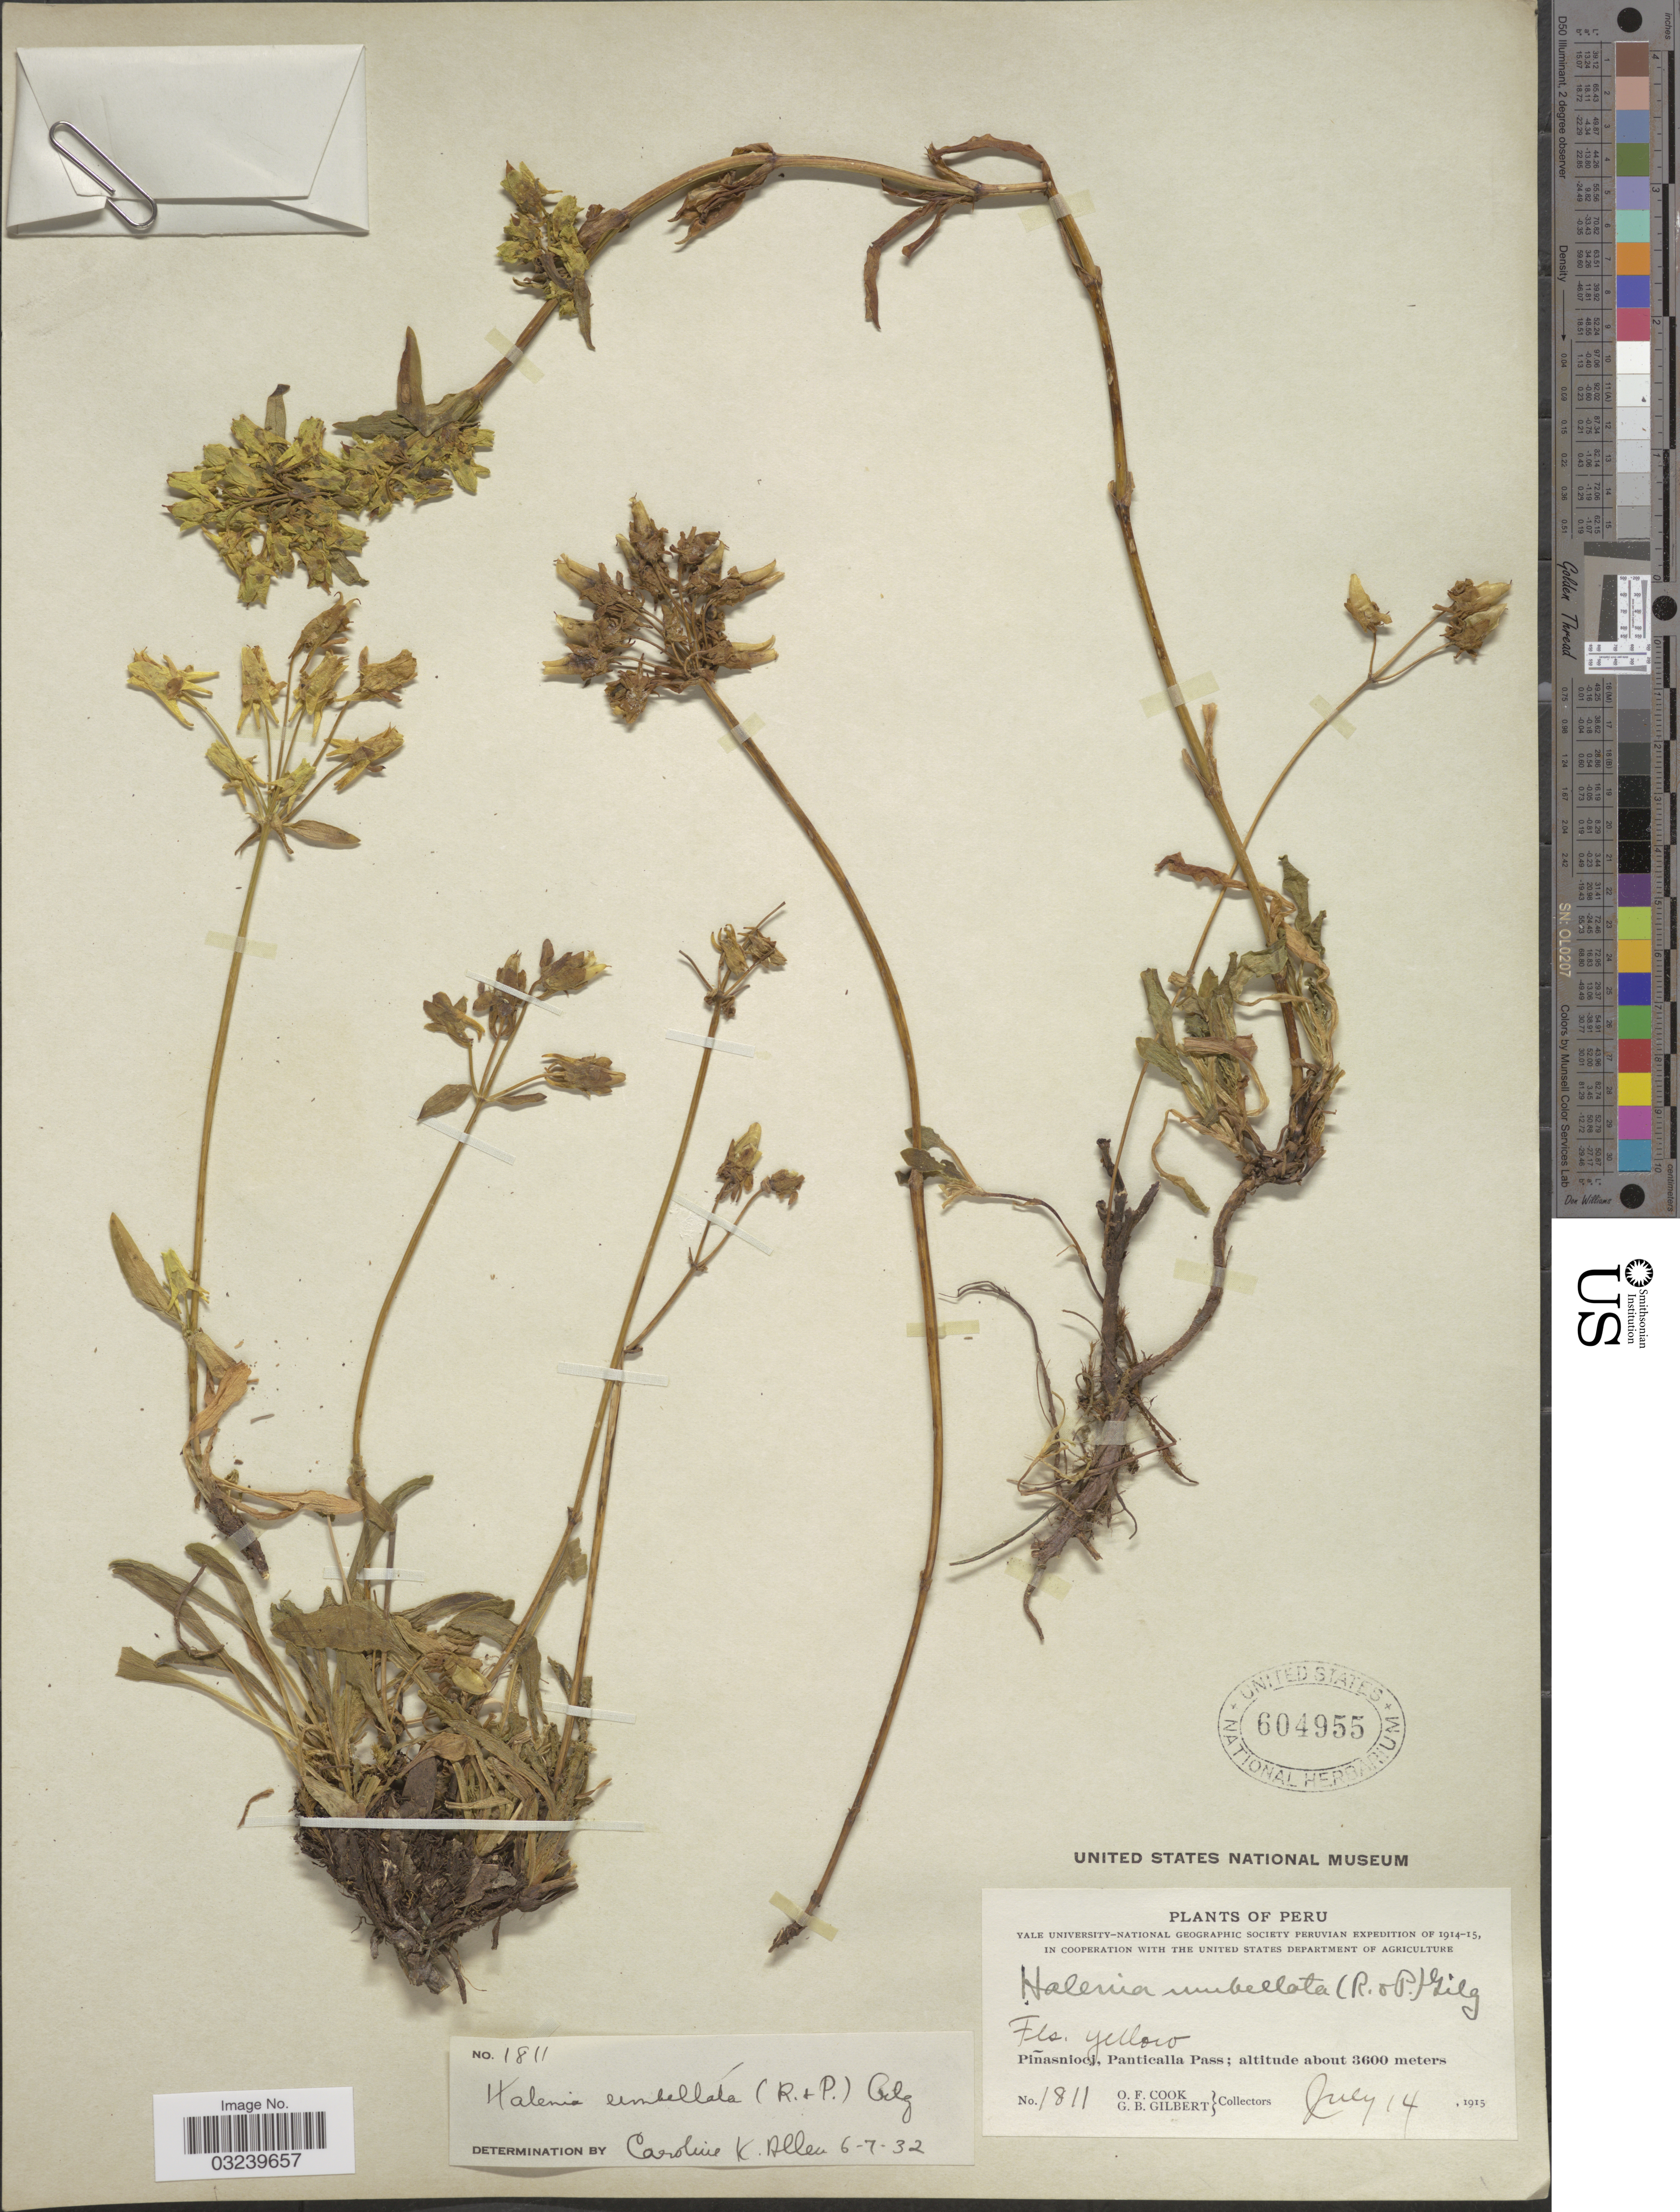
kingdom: Plantae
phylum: Tracheophyta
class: Magnoliopsida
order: Gentianales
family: Gentianaceae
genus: Halenia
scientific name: Halenia umbellata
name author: (Ruiz & Pav.) Gilg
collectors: O. F. Cook & G. B. Gilbert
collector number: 1811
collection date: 1915-07-14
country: Peru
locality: Piñasniocj, Panticalla Pass.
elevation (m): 3600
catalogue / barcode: US 604955